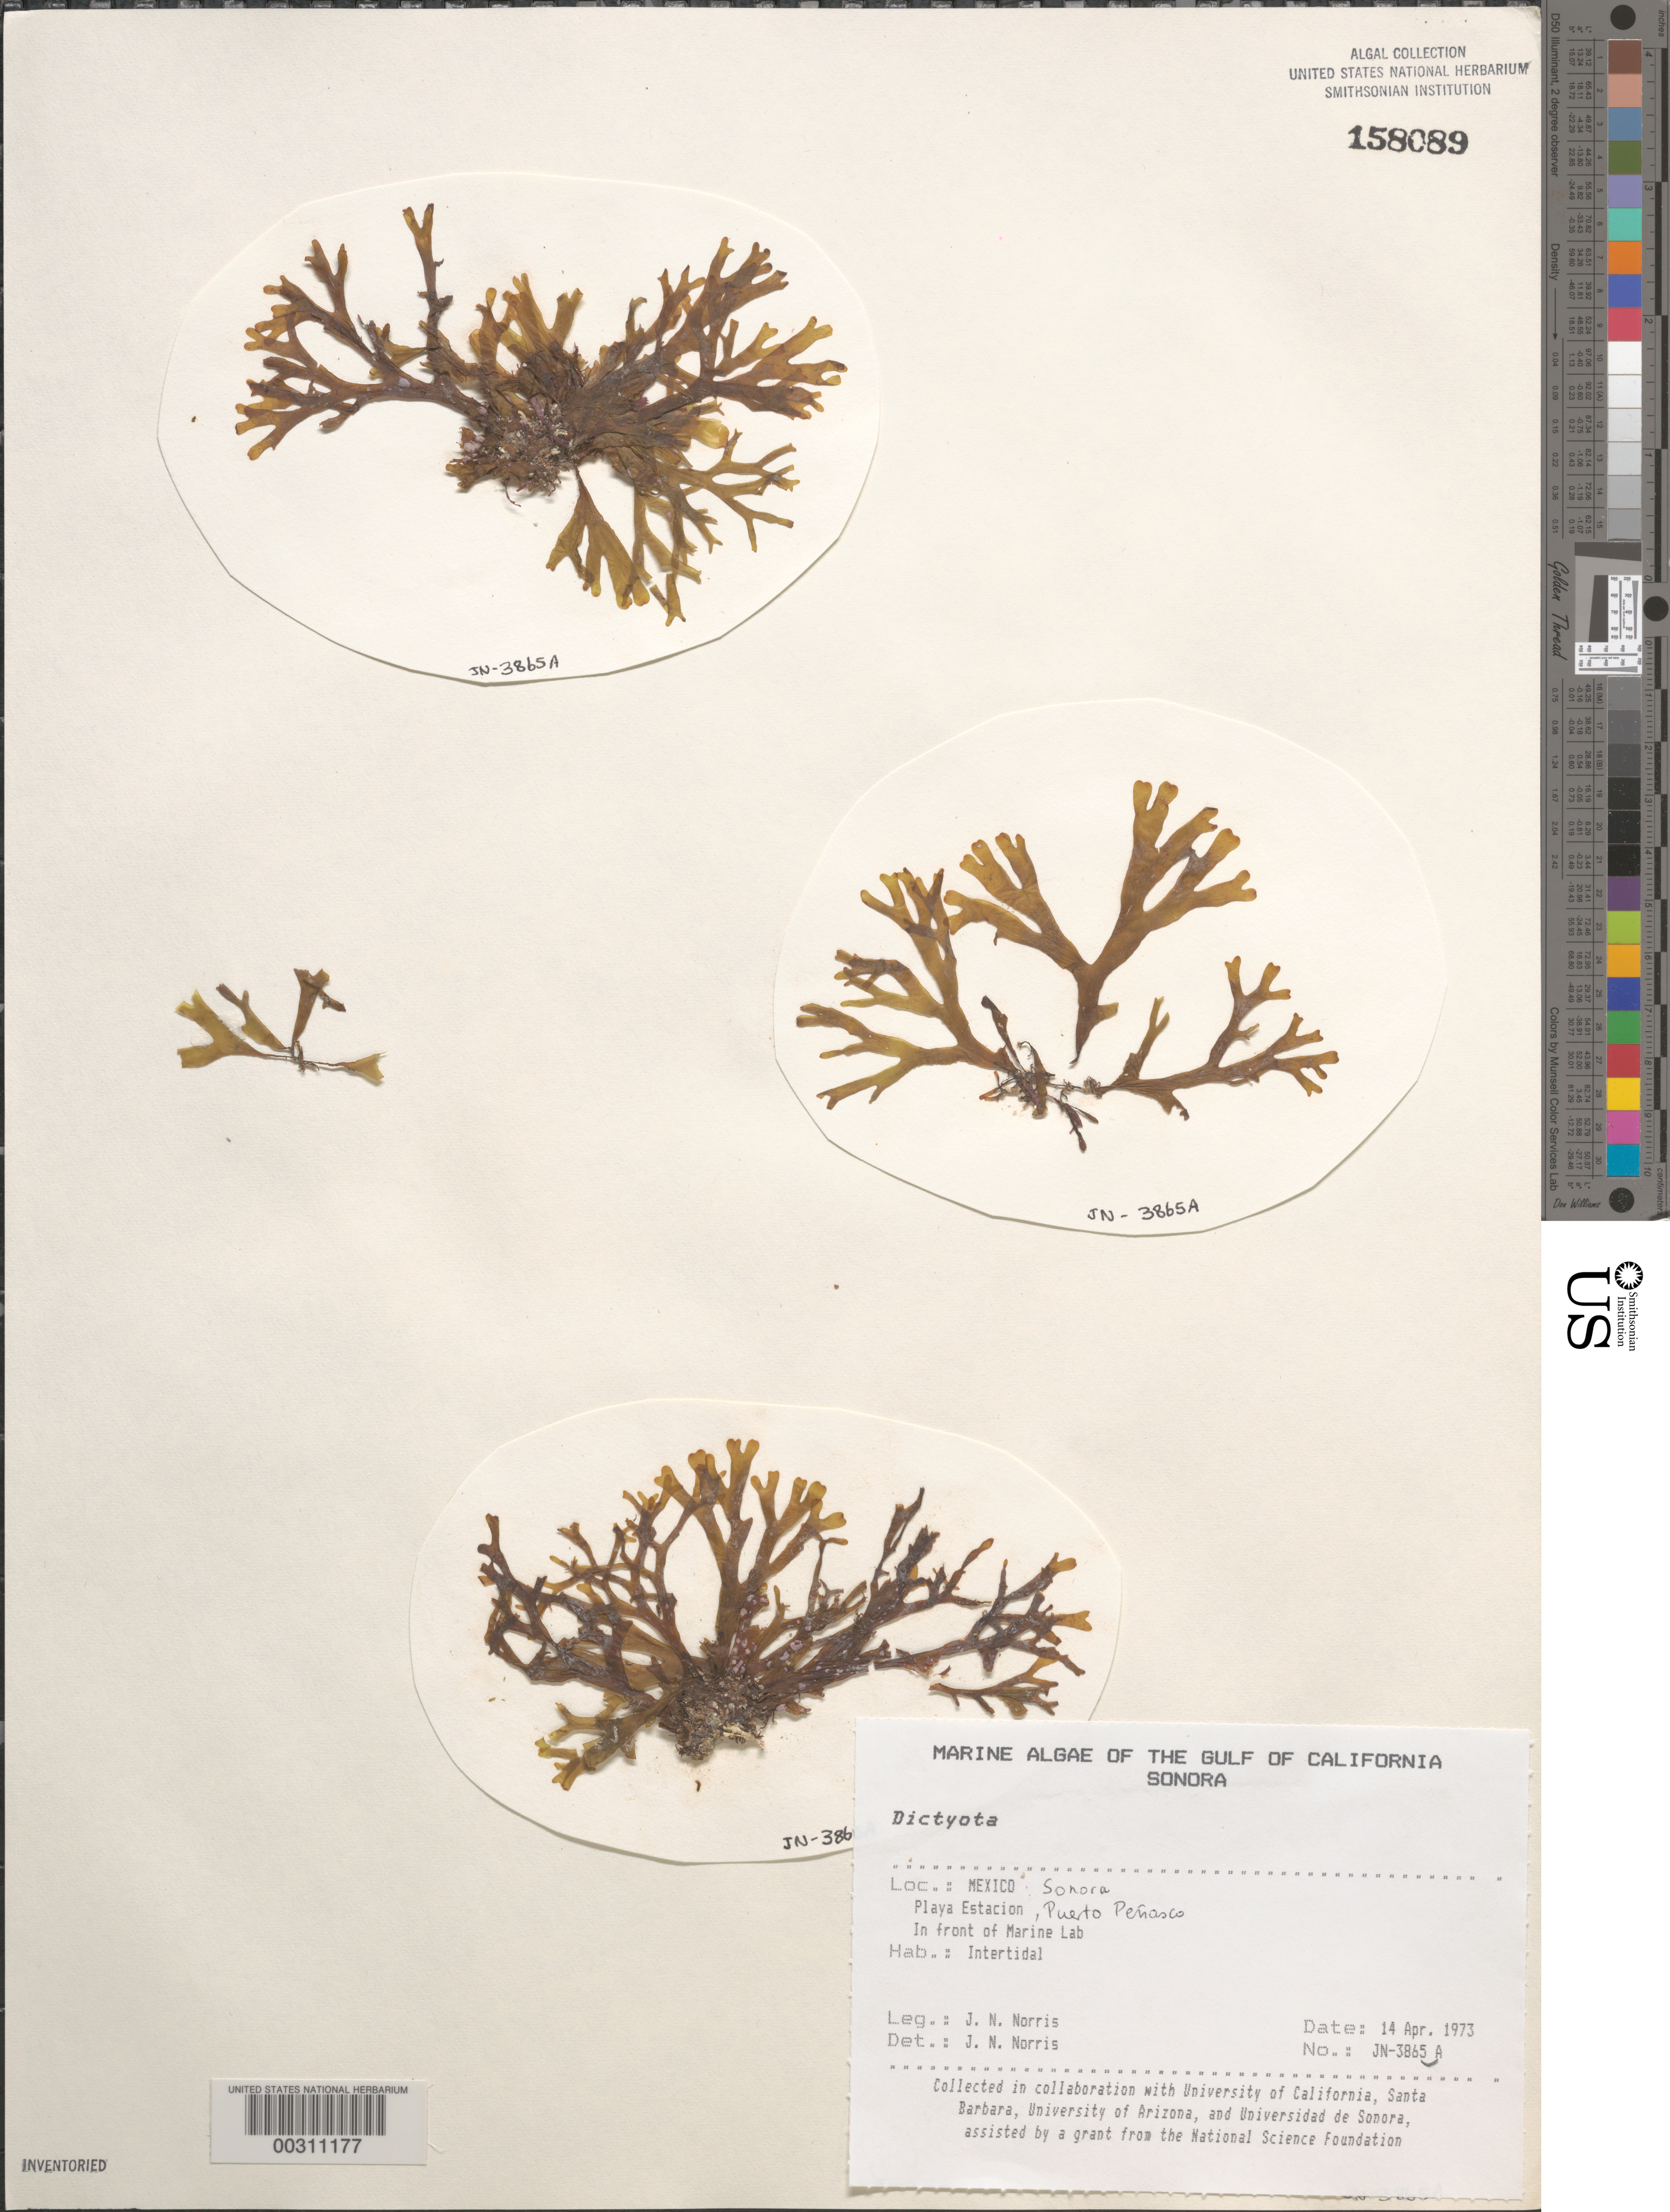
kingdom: Chromista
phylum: Ochrophyta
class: Phaeophyceae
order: Dictyotales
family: Dictyotaceae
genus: Dictyota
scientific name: Dictyota sp.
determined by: Norris, James N.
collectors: J. N. Norris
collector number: JN-3865a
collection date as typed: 14 Apr 1973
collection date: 1973-04-14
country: Mexico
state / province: Sonora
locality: Punta Pelicano, Puerto Penasco, marine laboratory shore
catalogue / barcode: US 158089